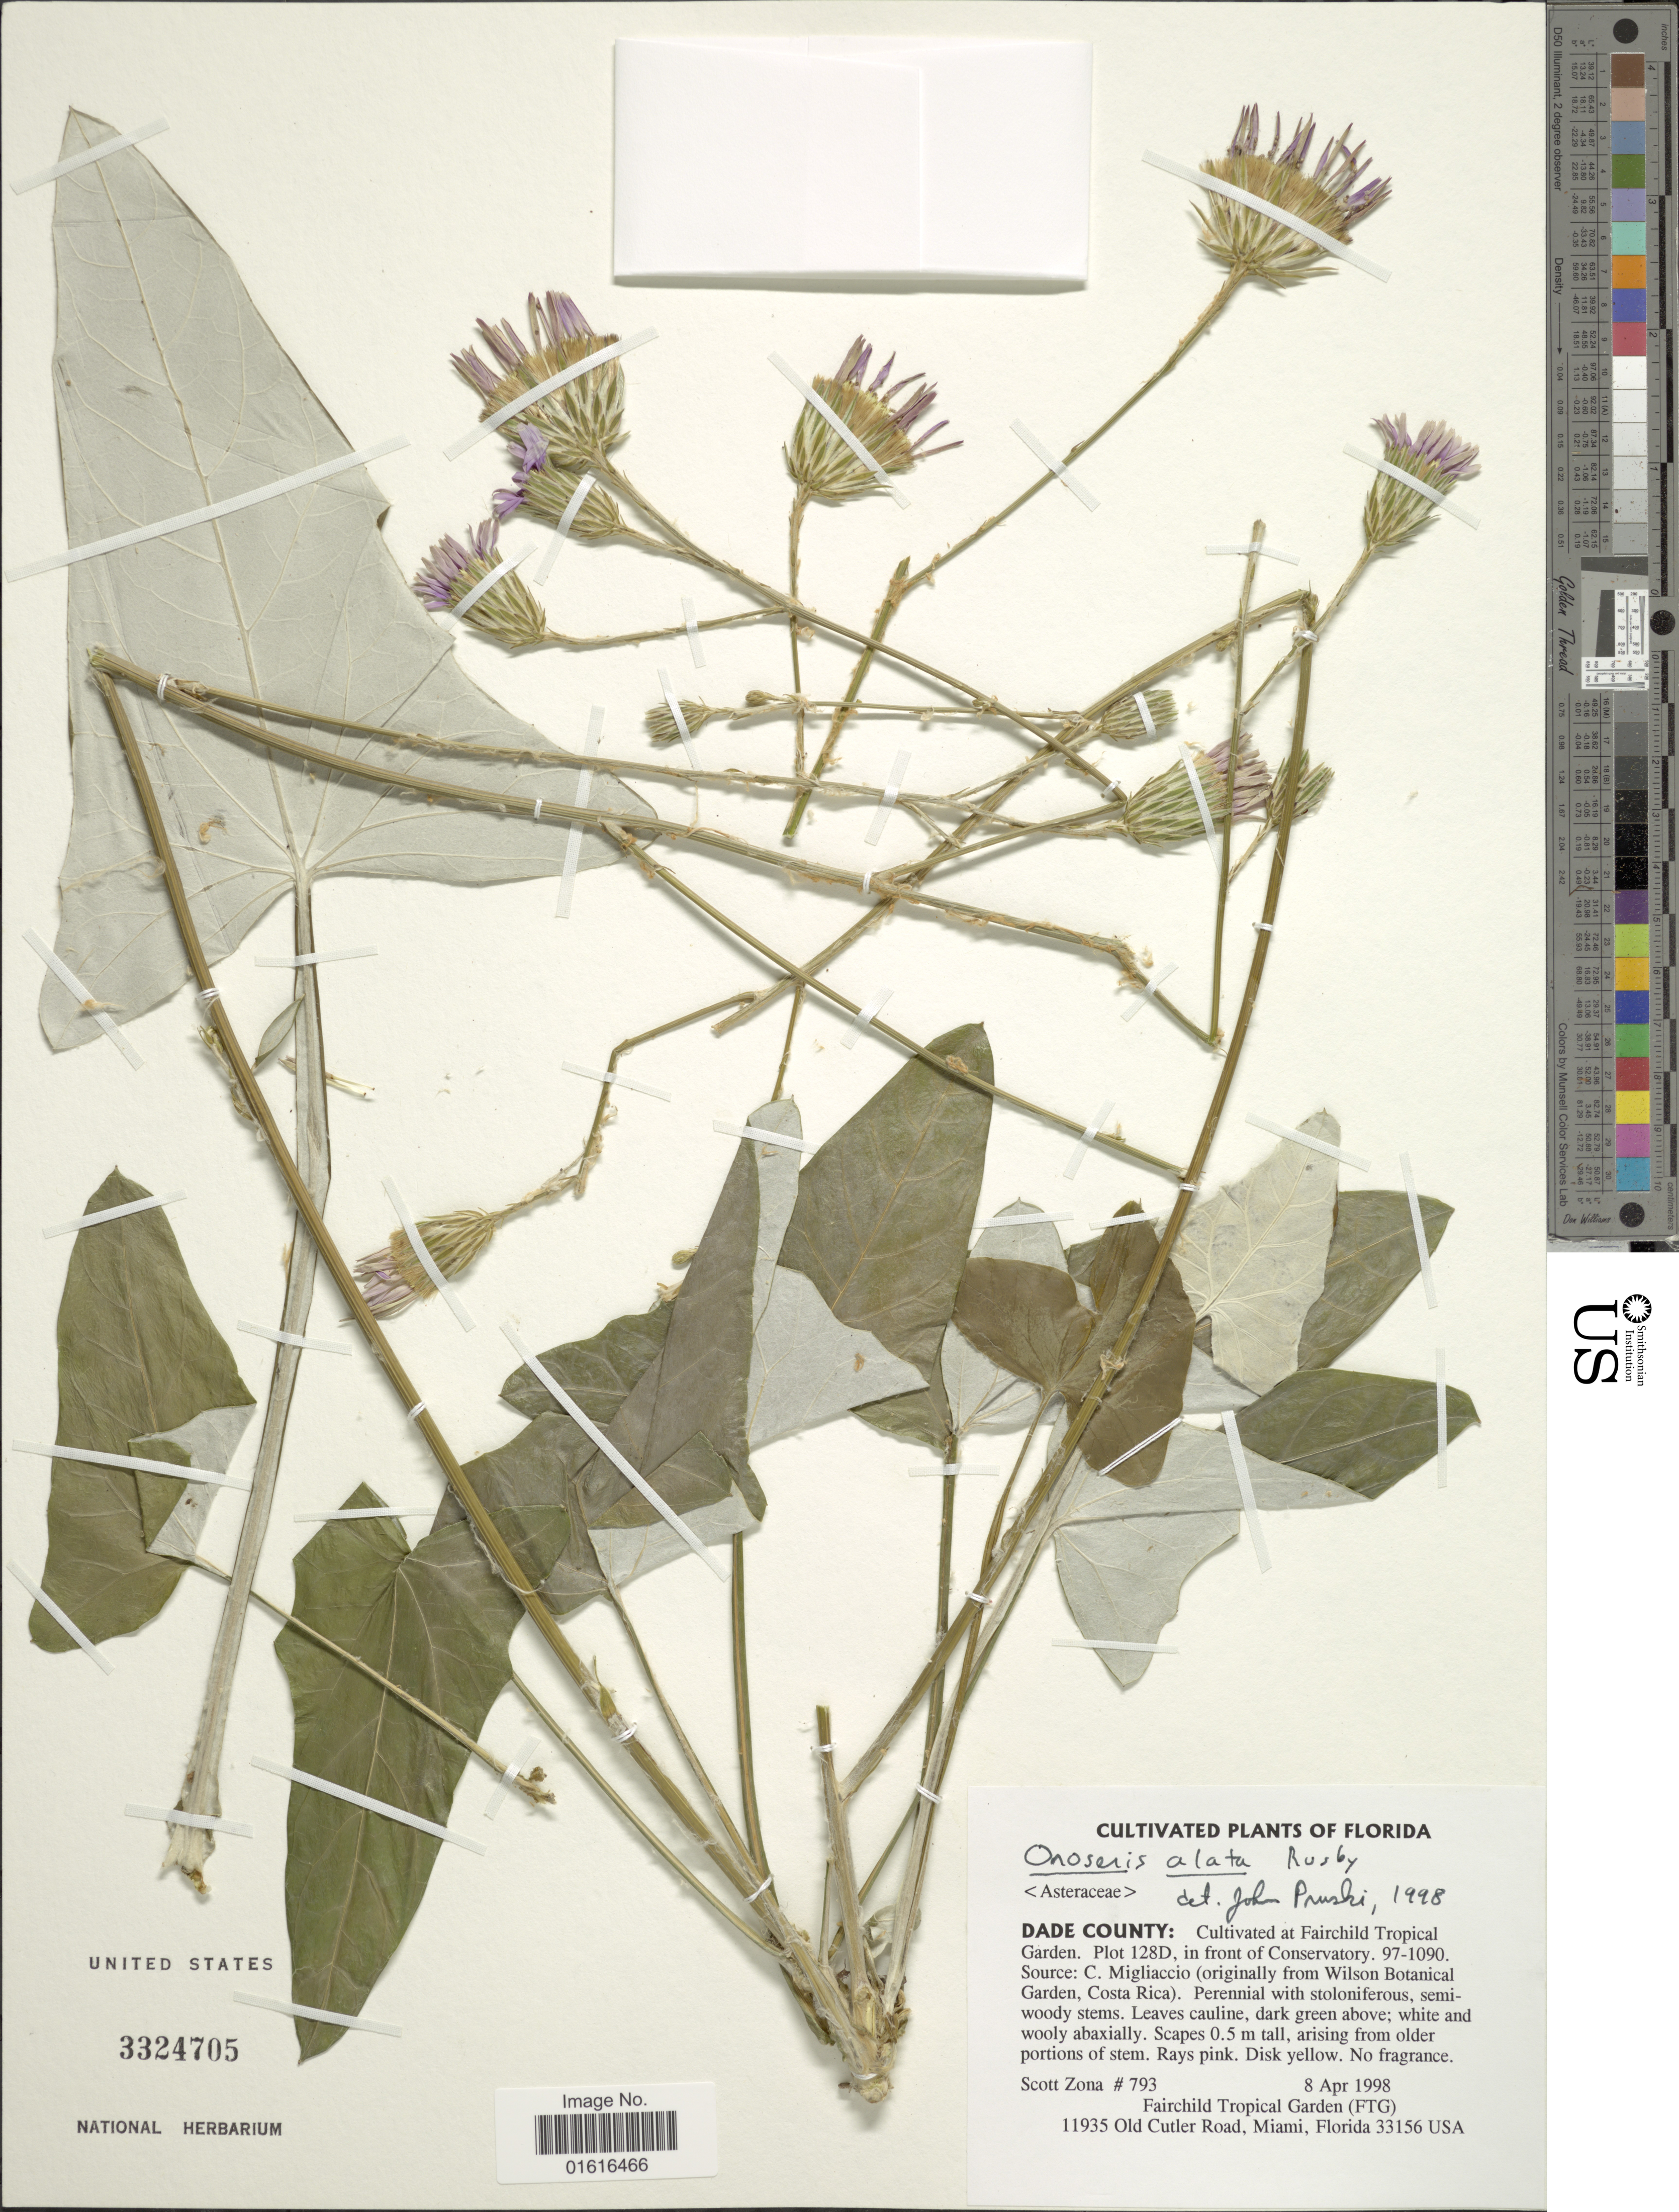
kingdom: Plantae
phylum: Tracheophyta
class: Magnoliopsida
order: Asterales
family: Asteraceae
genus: Onoseris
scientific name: Onoseris alata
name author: Rusby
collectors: S. Zona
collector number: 793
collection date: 1998-04-08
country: United States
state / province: Florida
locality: Dade County: Cultivated at Fairchild Tropical Garden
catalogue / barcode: US 3324705